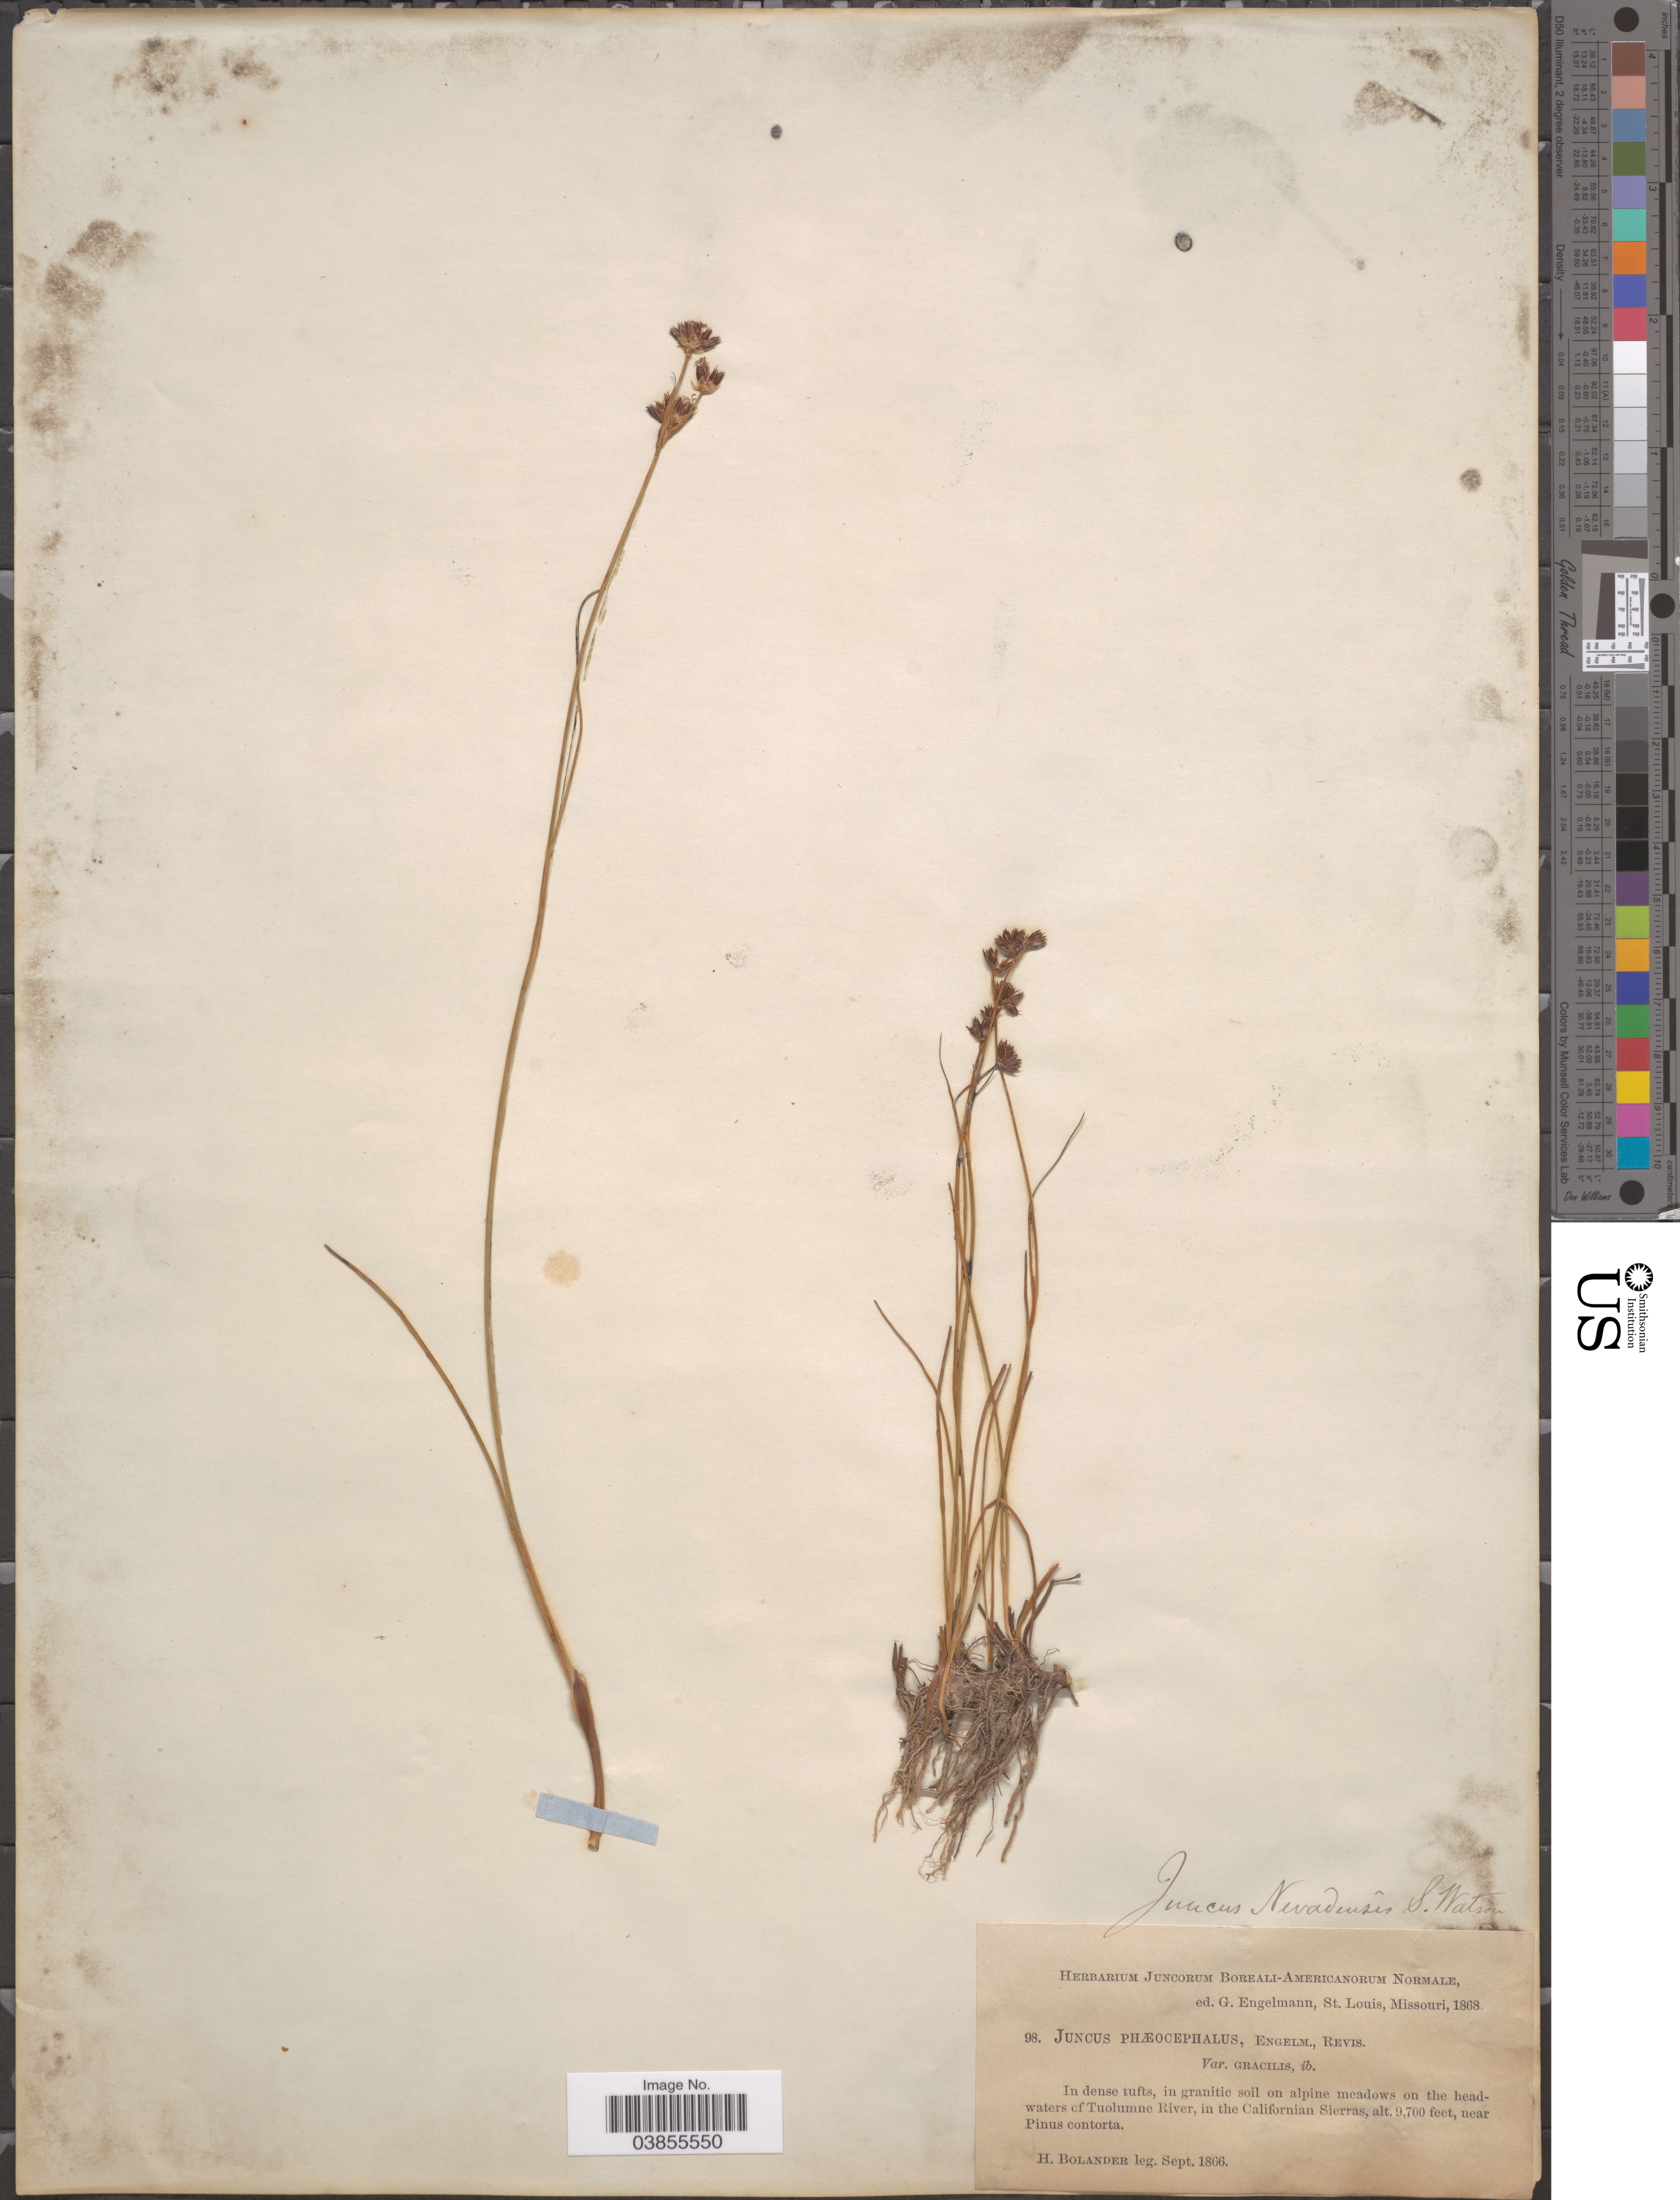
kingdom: Plantae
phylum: Tracheophyta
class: Liliopsida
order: Poales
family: Juncaceae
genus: Juncus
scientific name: Juncus nevadensis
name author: S. Watson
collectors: H. Bolander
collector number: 98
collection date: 1866-09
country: United States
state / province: California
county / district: Tuolumne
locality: On the headwaters of Tuolumne River, in the Californian Sierras.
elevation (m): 2957